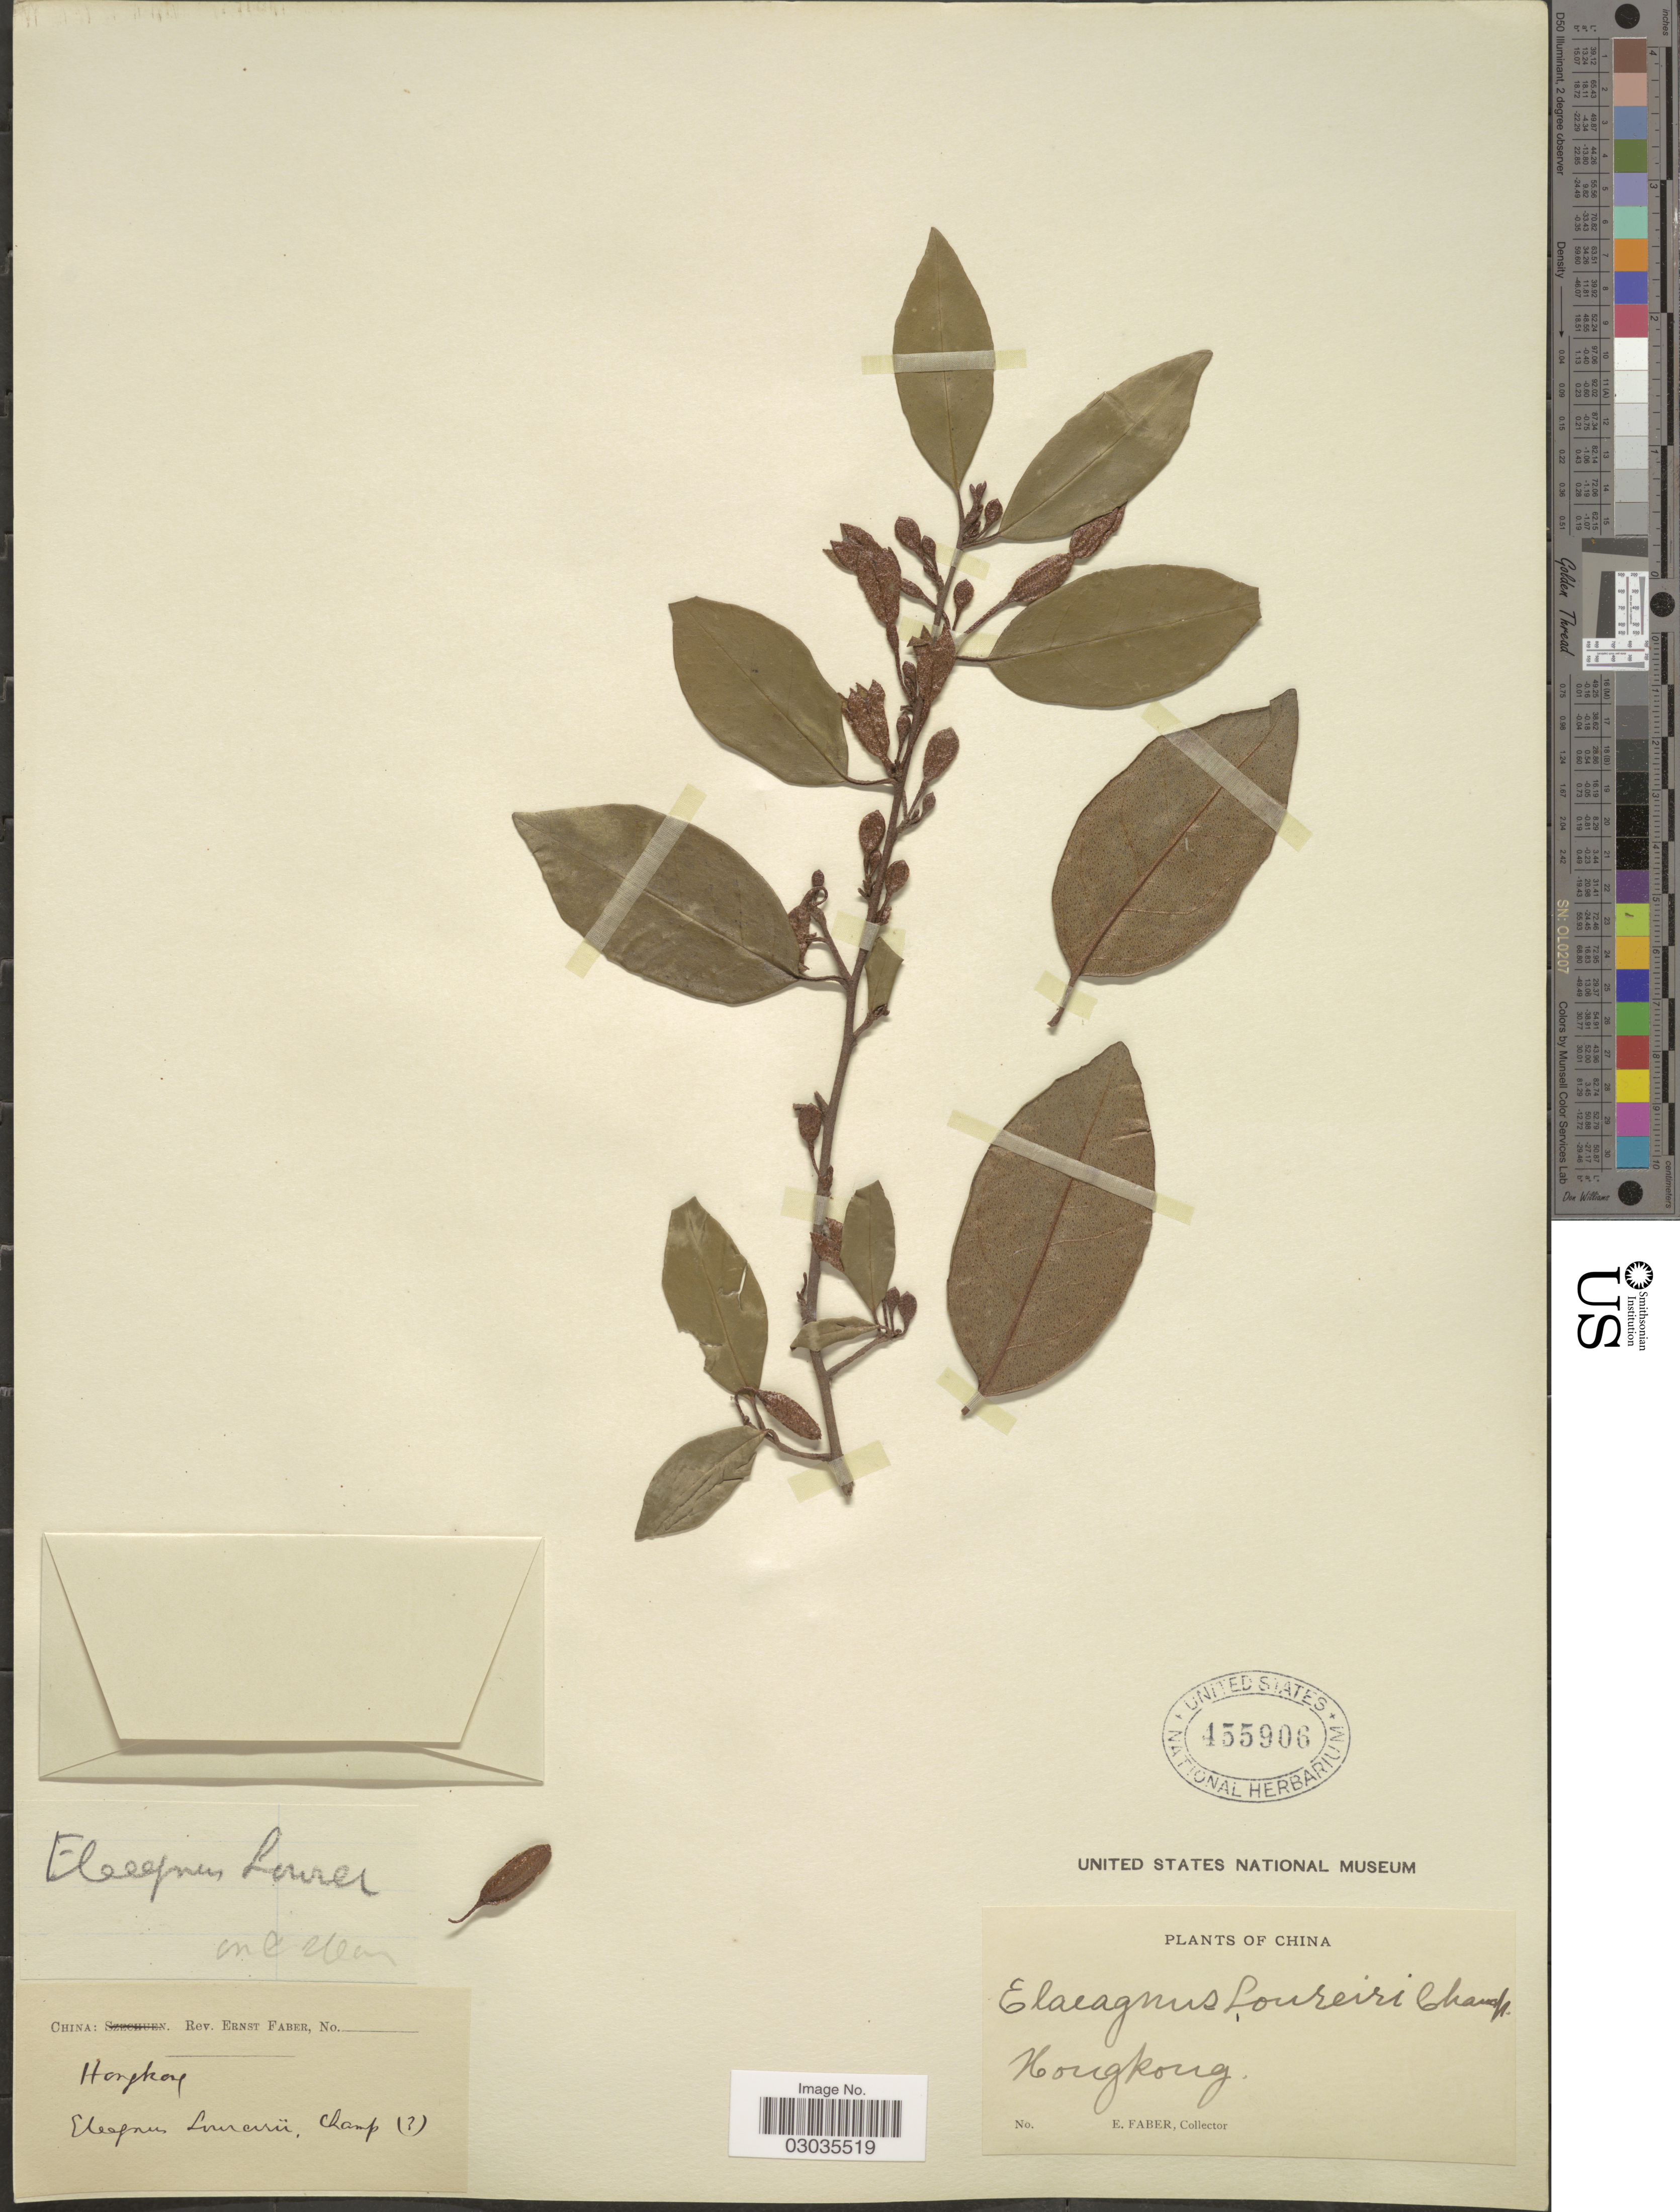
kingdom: Plantae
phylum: Tracheophyta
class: Magnoliopsida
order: Rosales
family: Elaeagnaceae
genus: Elaeagnus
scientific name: Elaeagnus loureiri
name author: Champ. ex Benth.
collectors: E. Faber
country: China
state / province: Hong Kong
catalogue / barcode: US 455906